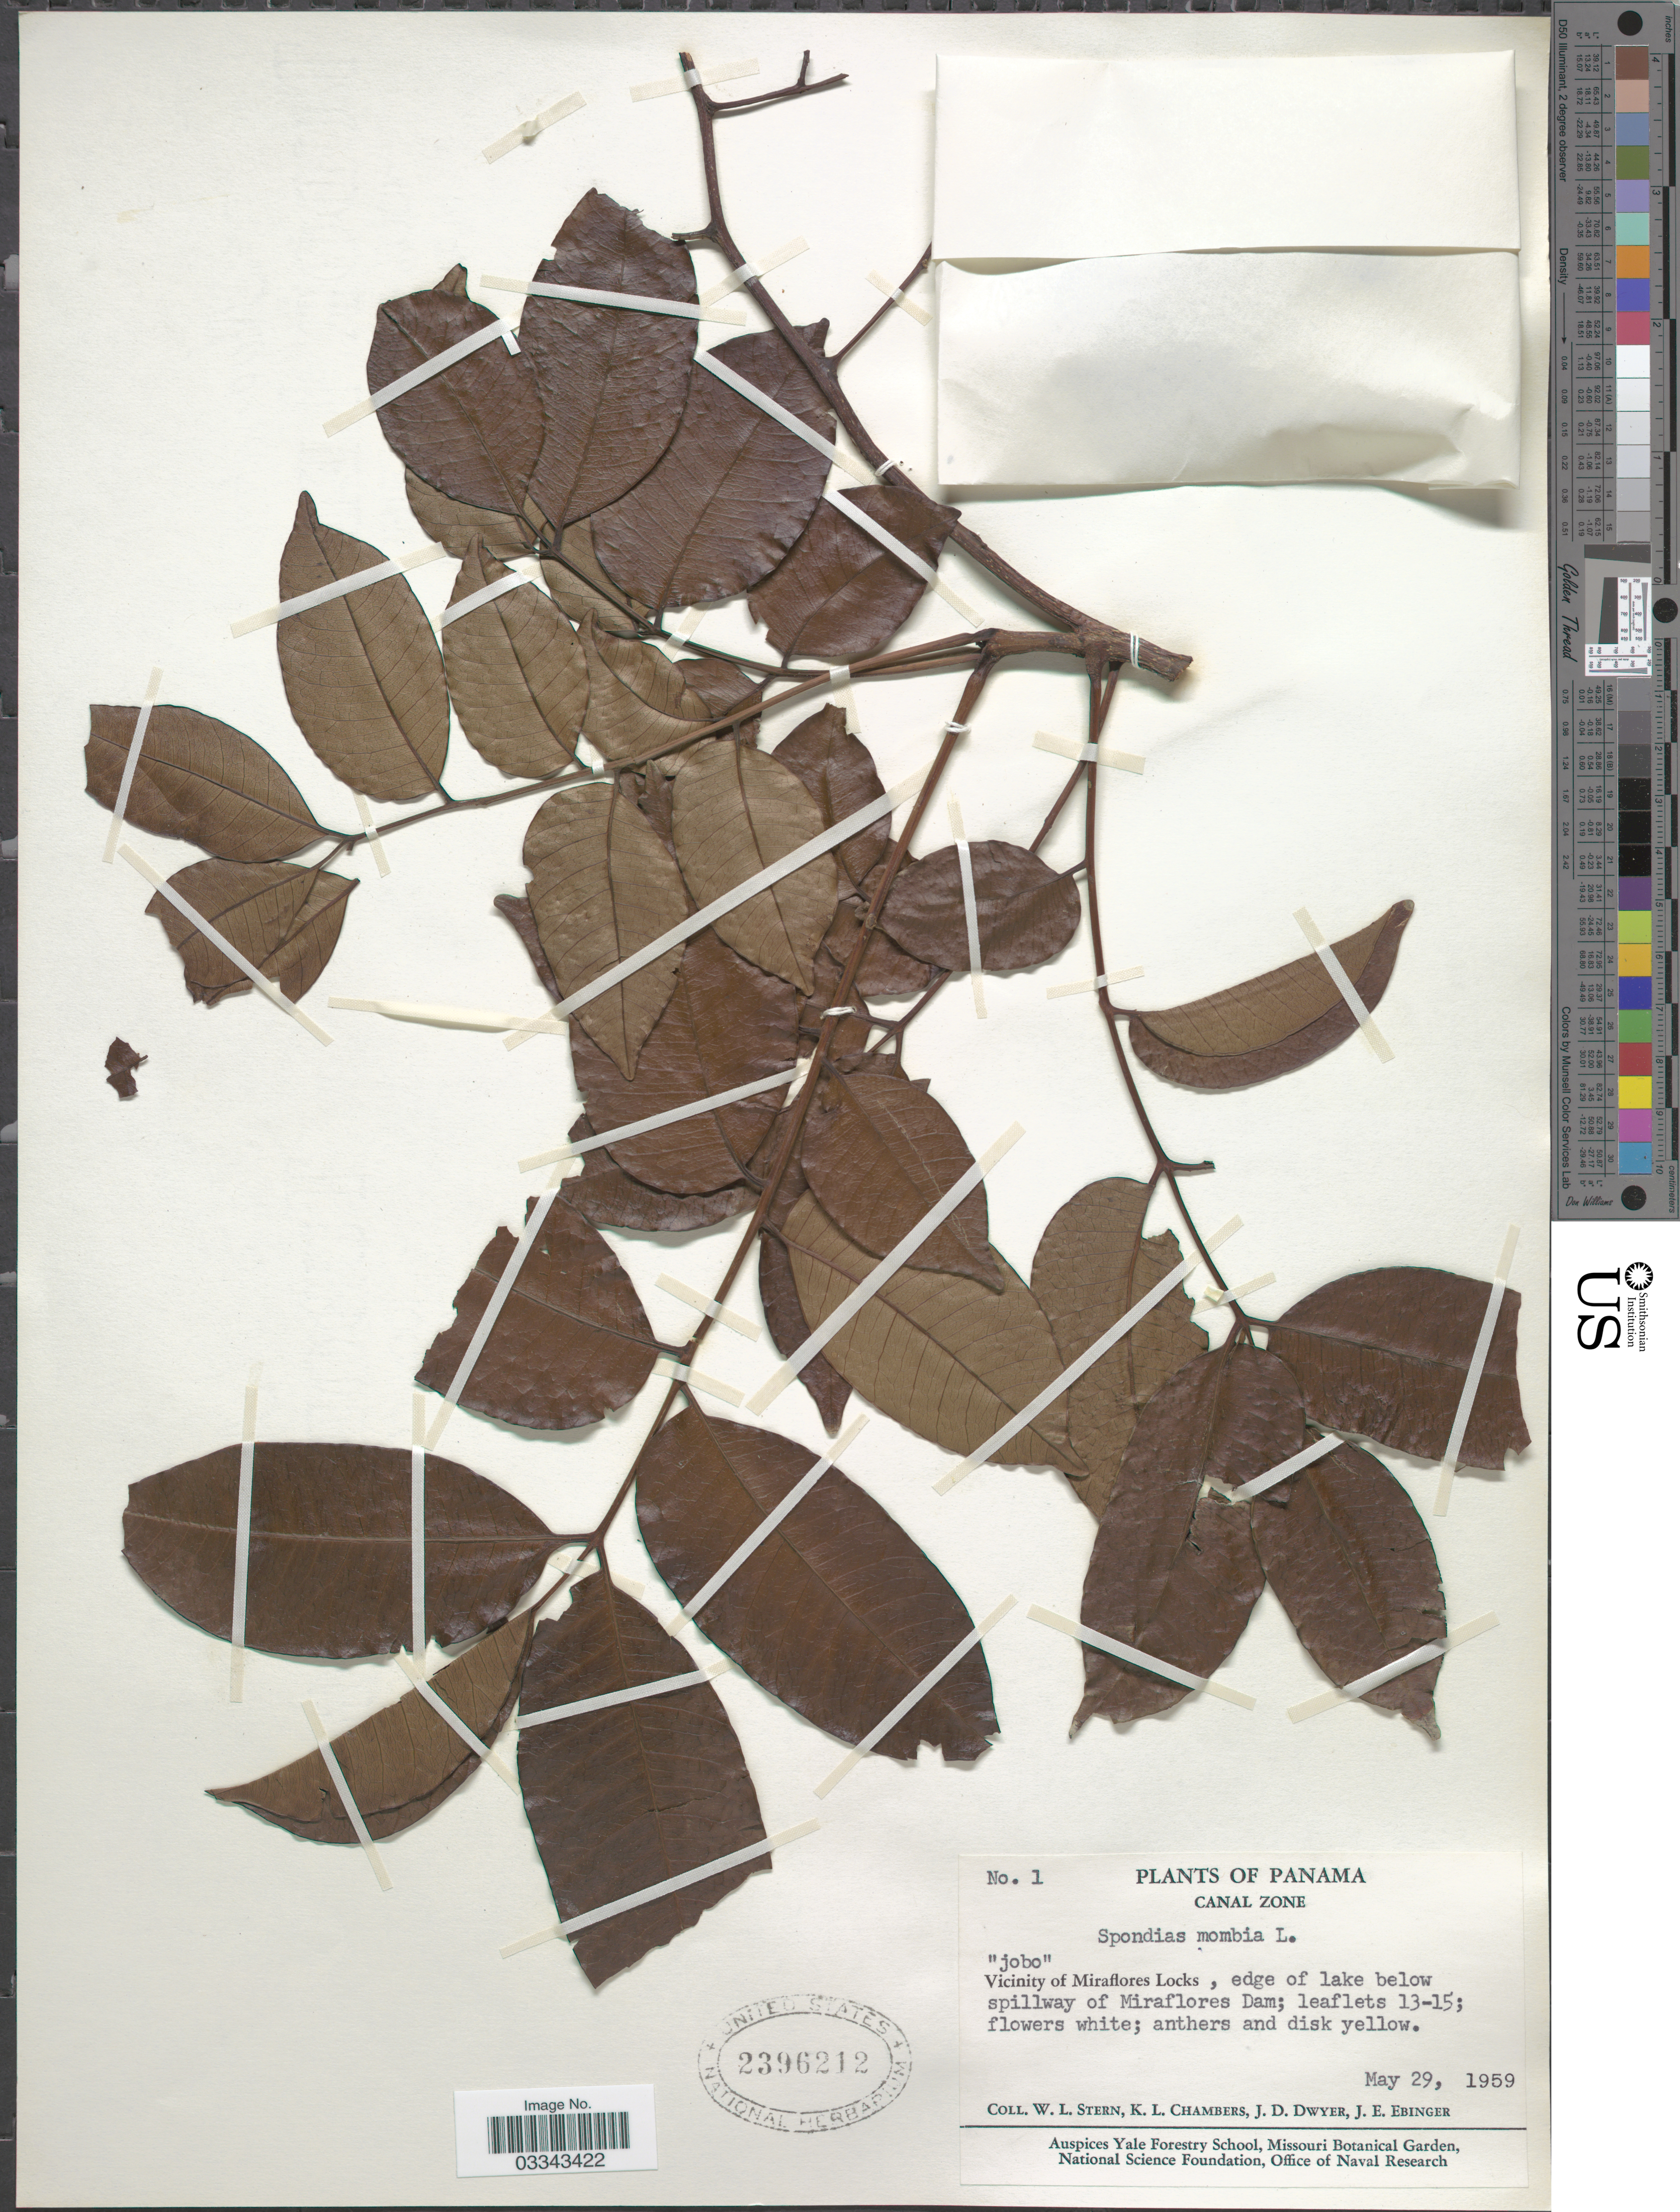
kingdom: Plantae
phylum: Tracheophyta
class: Magnoliopsida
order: Sapindales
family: Anacardiaceae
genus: Spondias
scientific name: Spondias mombin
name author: L.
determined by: Mitchell, John D.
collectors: W. L. Stern, K. Chambers, J. D. Dwyer & J. Ebinger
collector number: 1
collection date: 1959-05-29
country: Panama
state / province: Panamá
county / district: Canal Zone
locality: Canal Zone. Canal Zone. Vicinity of Miraflores Locks, egde of lake below spillway of Miraflores Dam.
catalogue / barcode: US 2396212